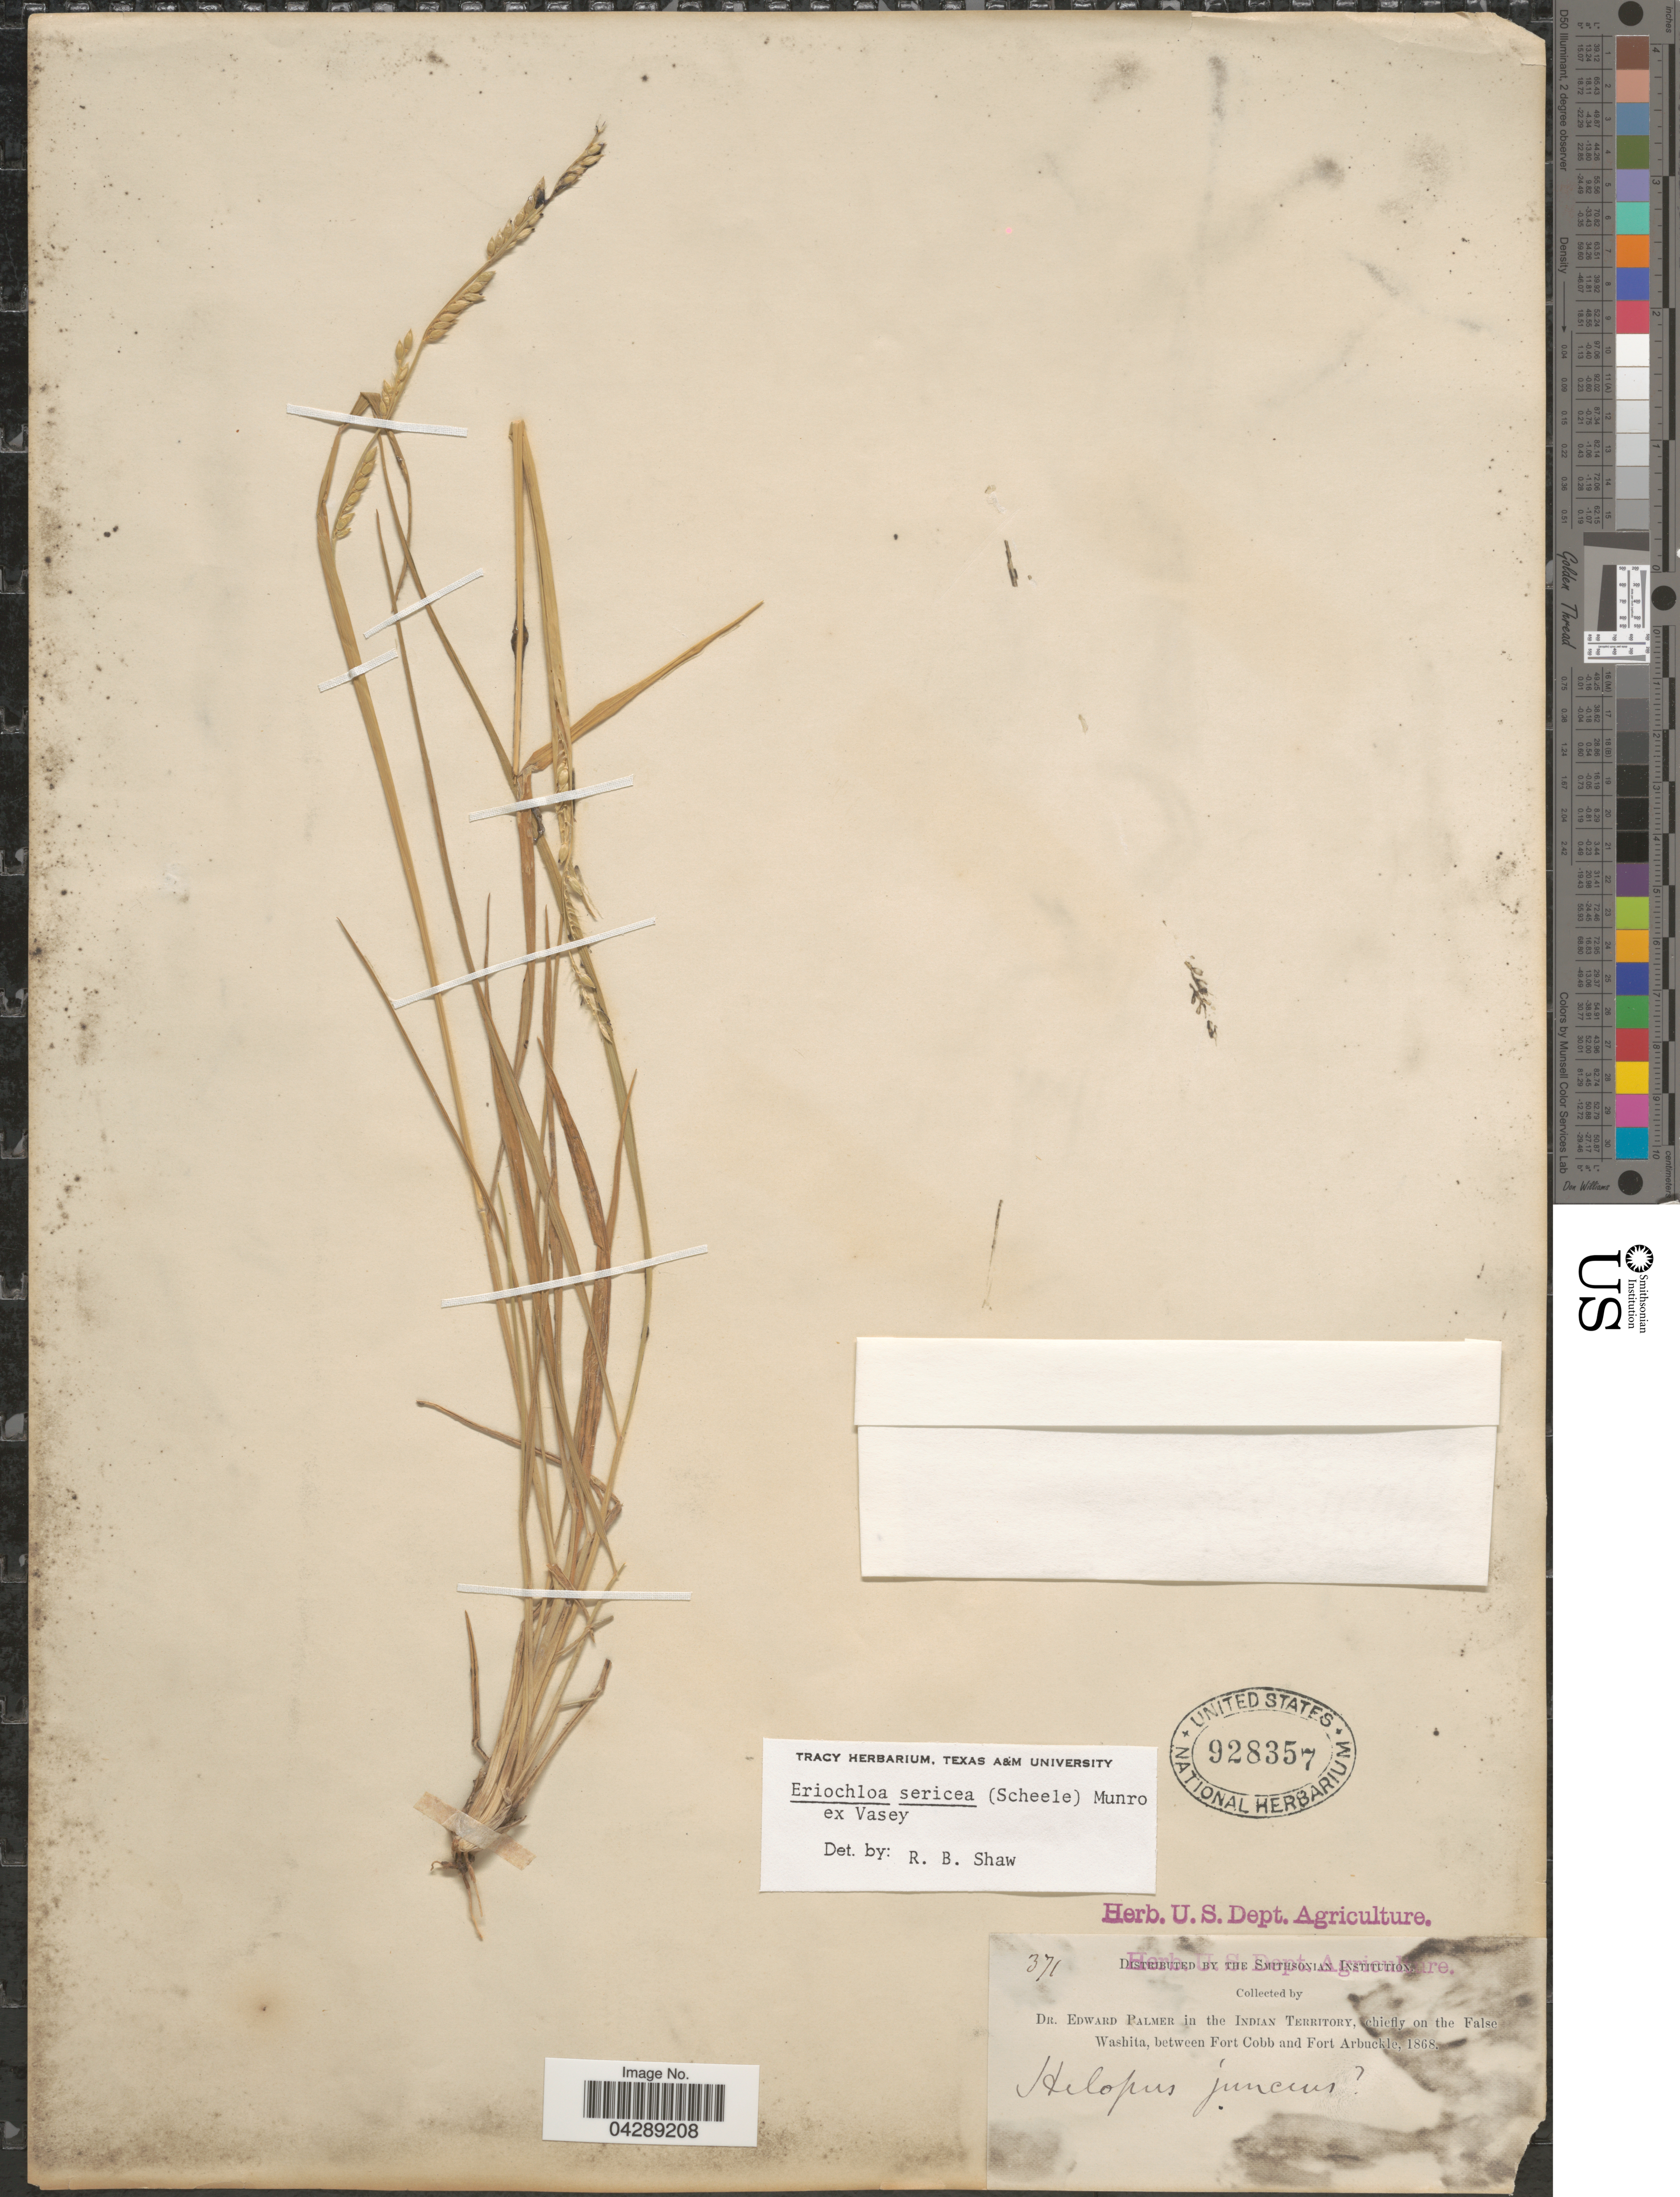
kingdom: Plantae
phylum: Tracheophyta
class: Liliopsida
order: Poales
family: Poaceae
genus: Eriochloa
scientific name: Eriochloa sericea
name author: (Scheele) Munro ex Vasey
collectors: E. Palmer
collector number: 371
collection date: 1868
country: United States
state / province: Oklahoma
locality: In the Indian Territory, chiefly on the False Washita, between Fort Cobb and Fort Arbuckle.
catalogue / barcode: US 928357